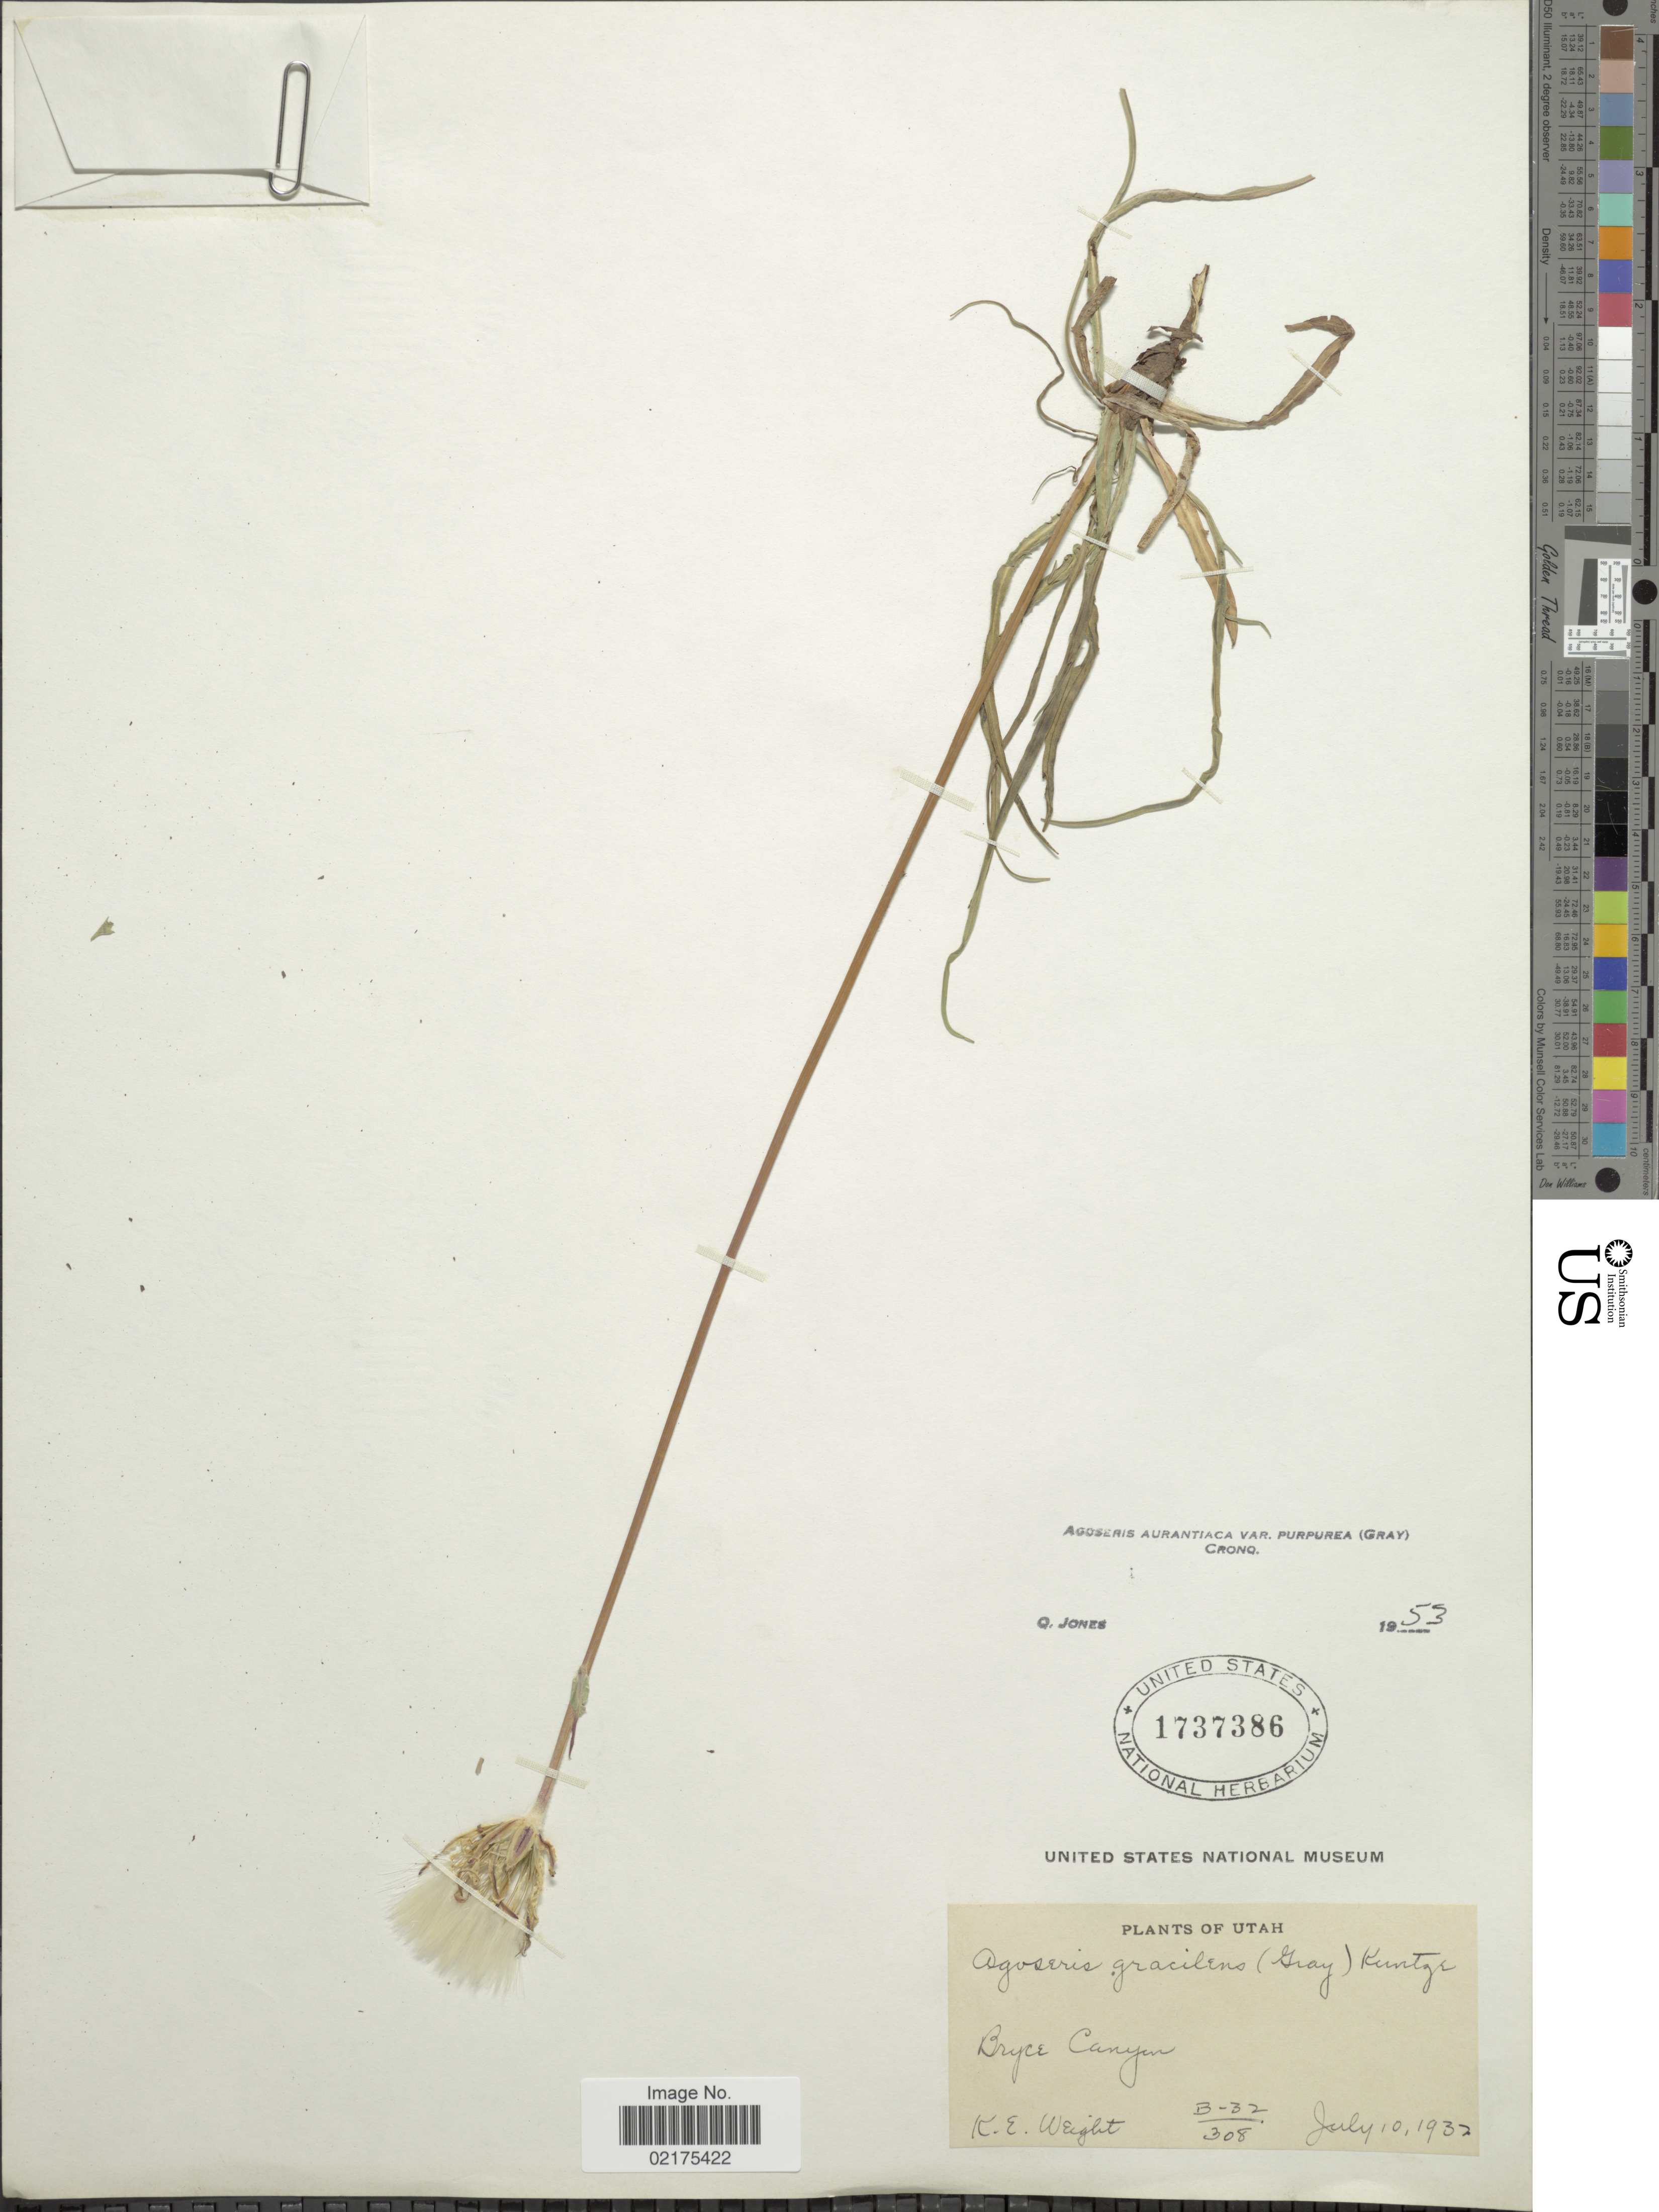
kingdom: Plantae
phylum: Tracheophyta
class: Magnoliopsida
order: Asterales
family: Asteraceae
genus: Agoseris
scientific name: Agoseris aurantiaca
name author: (Hook.) Greene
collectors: K. Weight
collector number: B-32/308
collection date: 1932-07-10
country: United States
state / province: Utah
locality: Bryce Canyon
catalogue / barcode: US 1737386